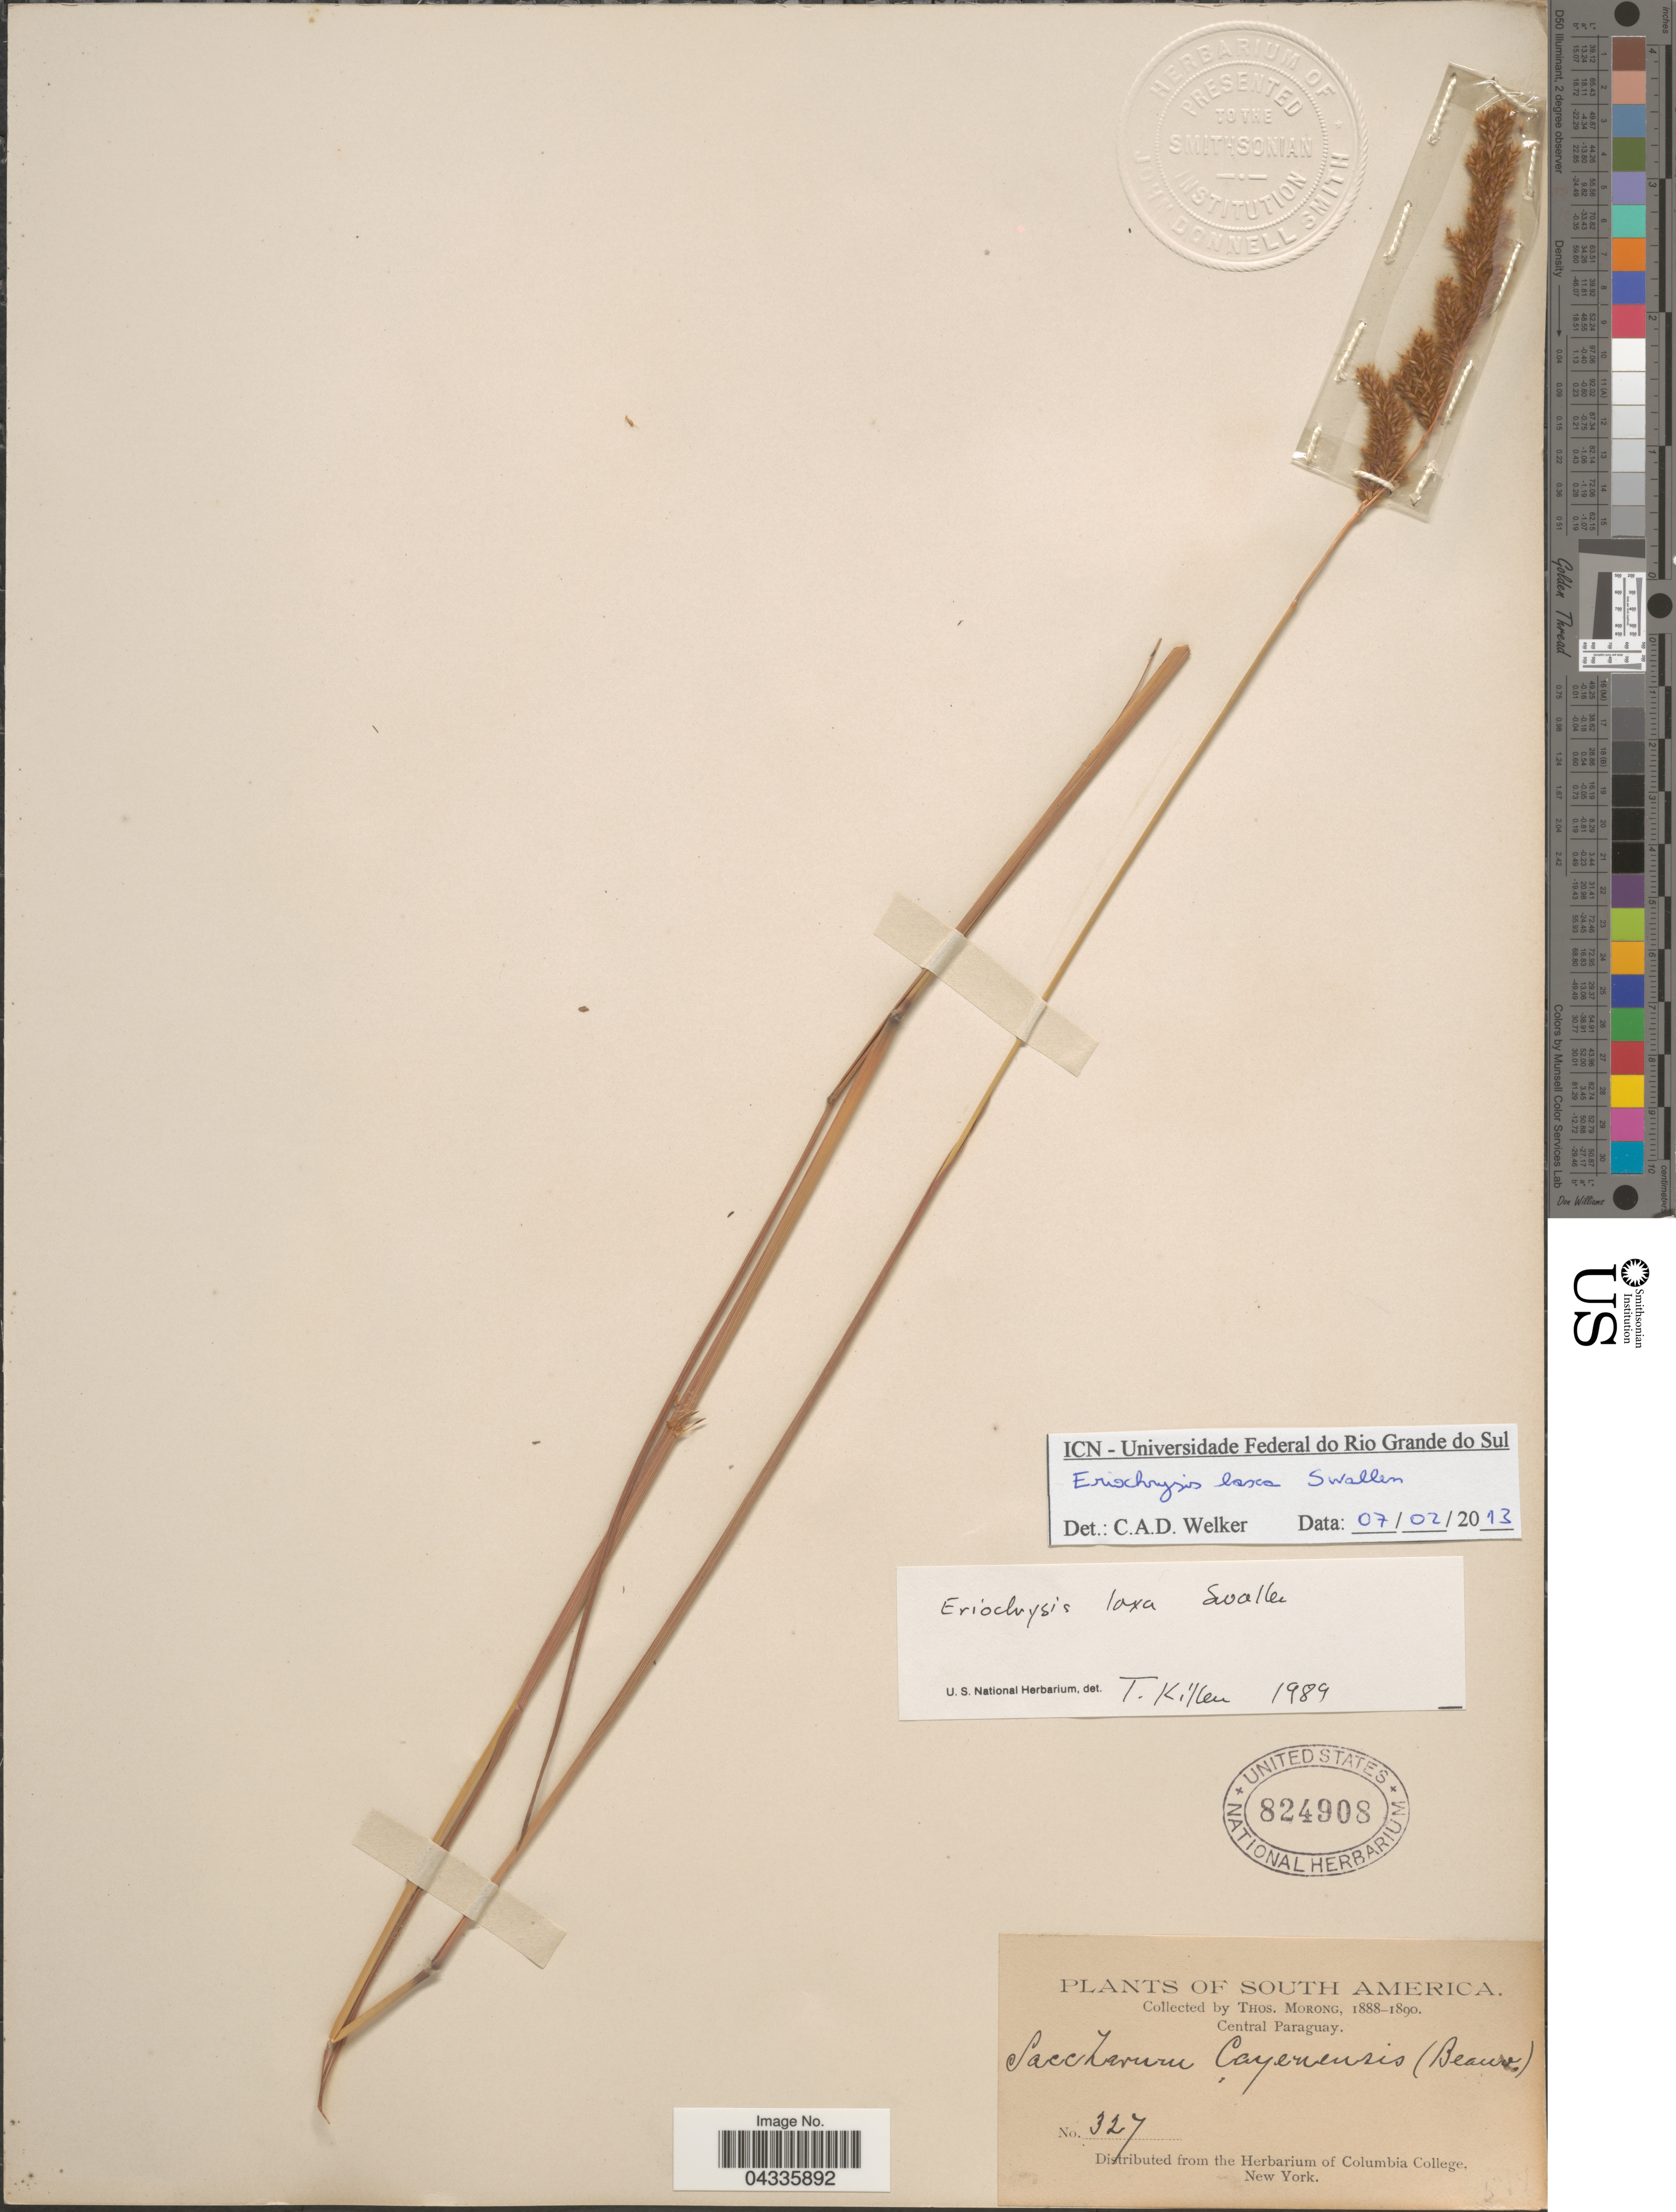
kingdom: Plantae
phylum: Tracheophyta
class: Liliopsida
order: Poales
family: Poaceae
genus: Eriochrysis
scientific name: Eriochrysis laxa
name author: Swallen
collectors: ex herb. T. Morong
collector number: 327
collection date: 1888/1890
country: Paraguay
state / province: Central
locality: Central Paraguay.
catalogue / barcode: US 824908